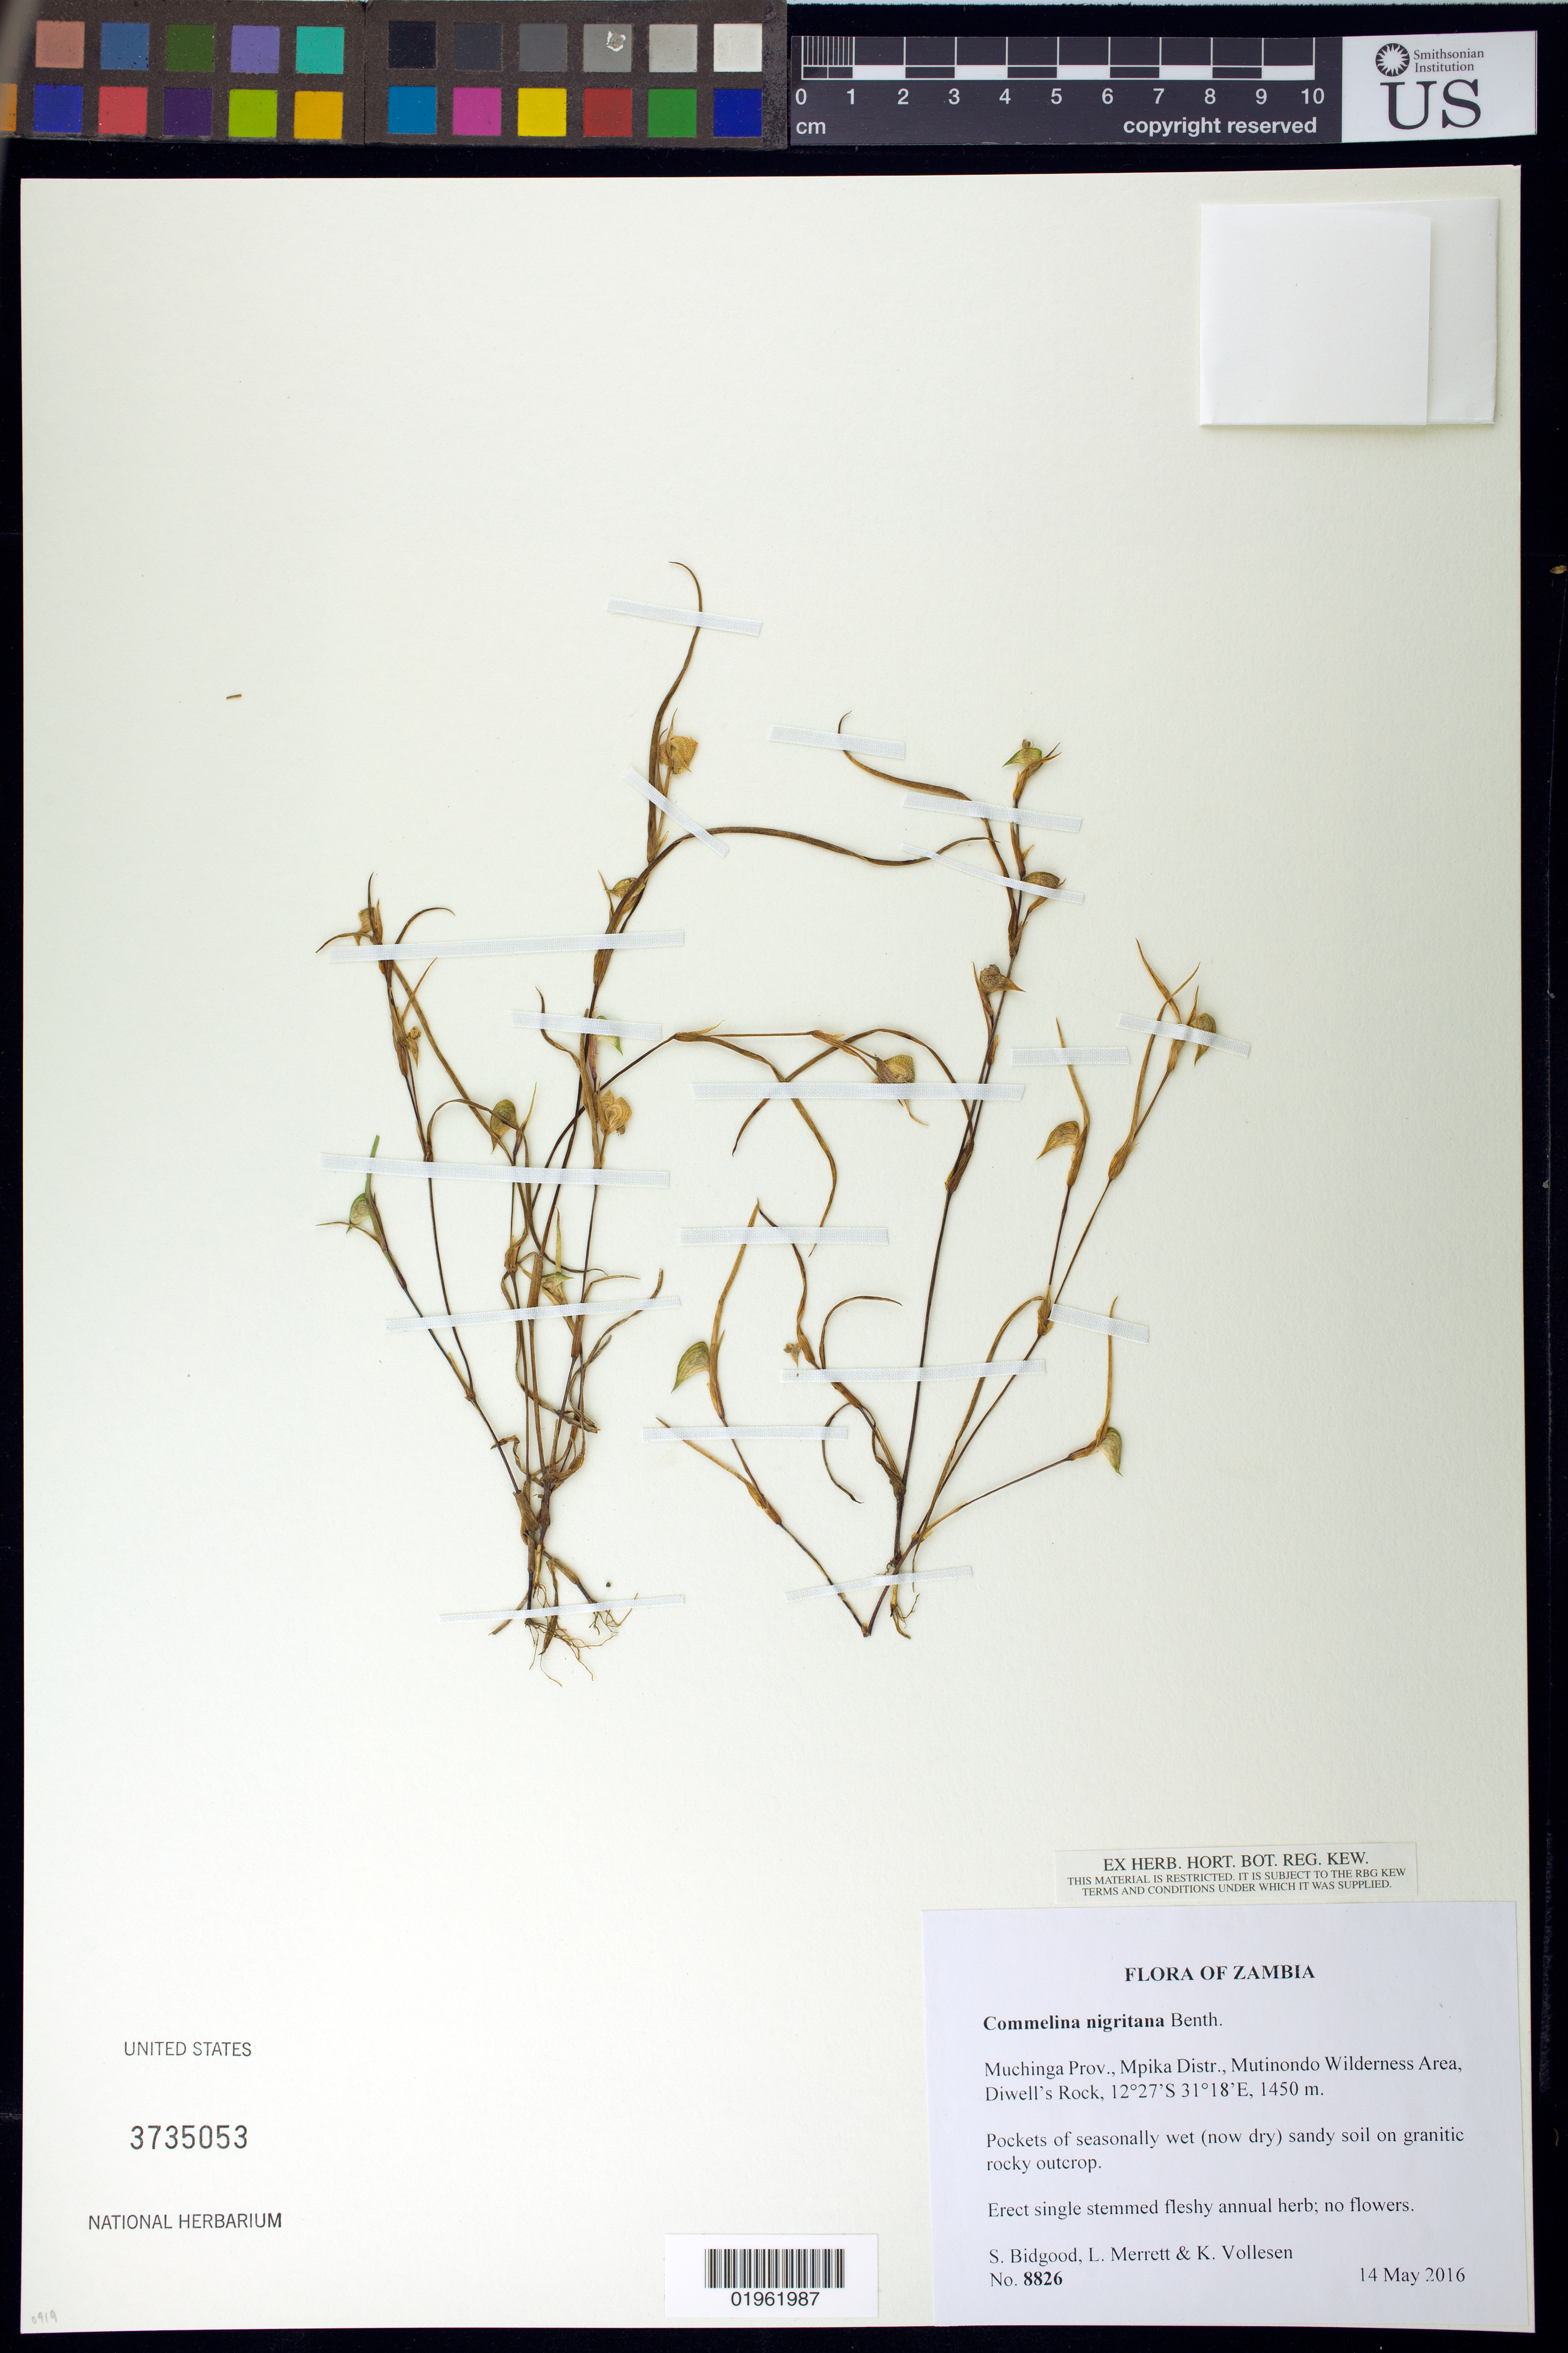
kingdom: Plantae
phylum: Tracheophyta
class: Liliopsida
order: Commelinales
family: Commelinaceae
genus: Commelina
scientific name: Commelina nigritana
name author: Benth.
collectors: S. Bidgood et al.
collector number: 8826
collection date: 2016-05-14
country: Zambia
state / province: Muchinga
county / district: Mpika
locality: Mutinondo Wilderness Area, Diwell's Rock.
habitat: Pockets of seasonally wet (now dry) sandy soil on granitic rocky outcrop.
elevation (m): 1450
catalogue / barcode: US 3735053